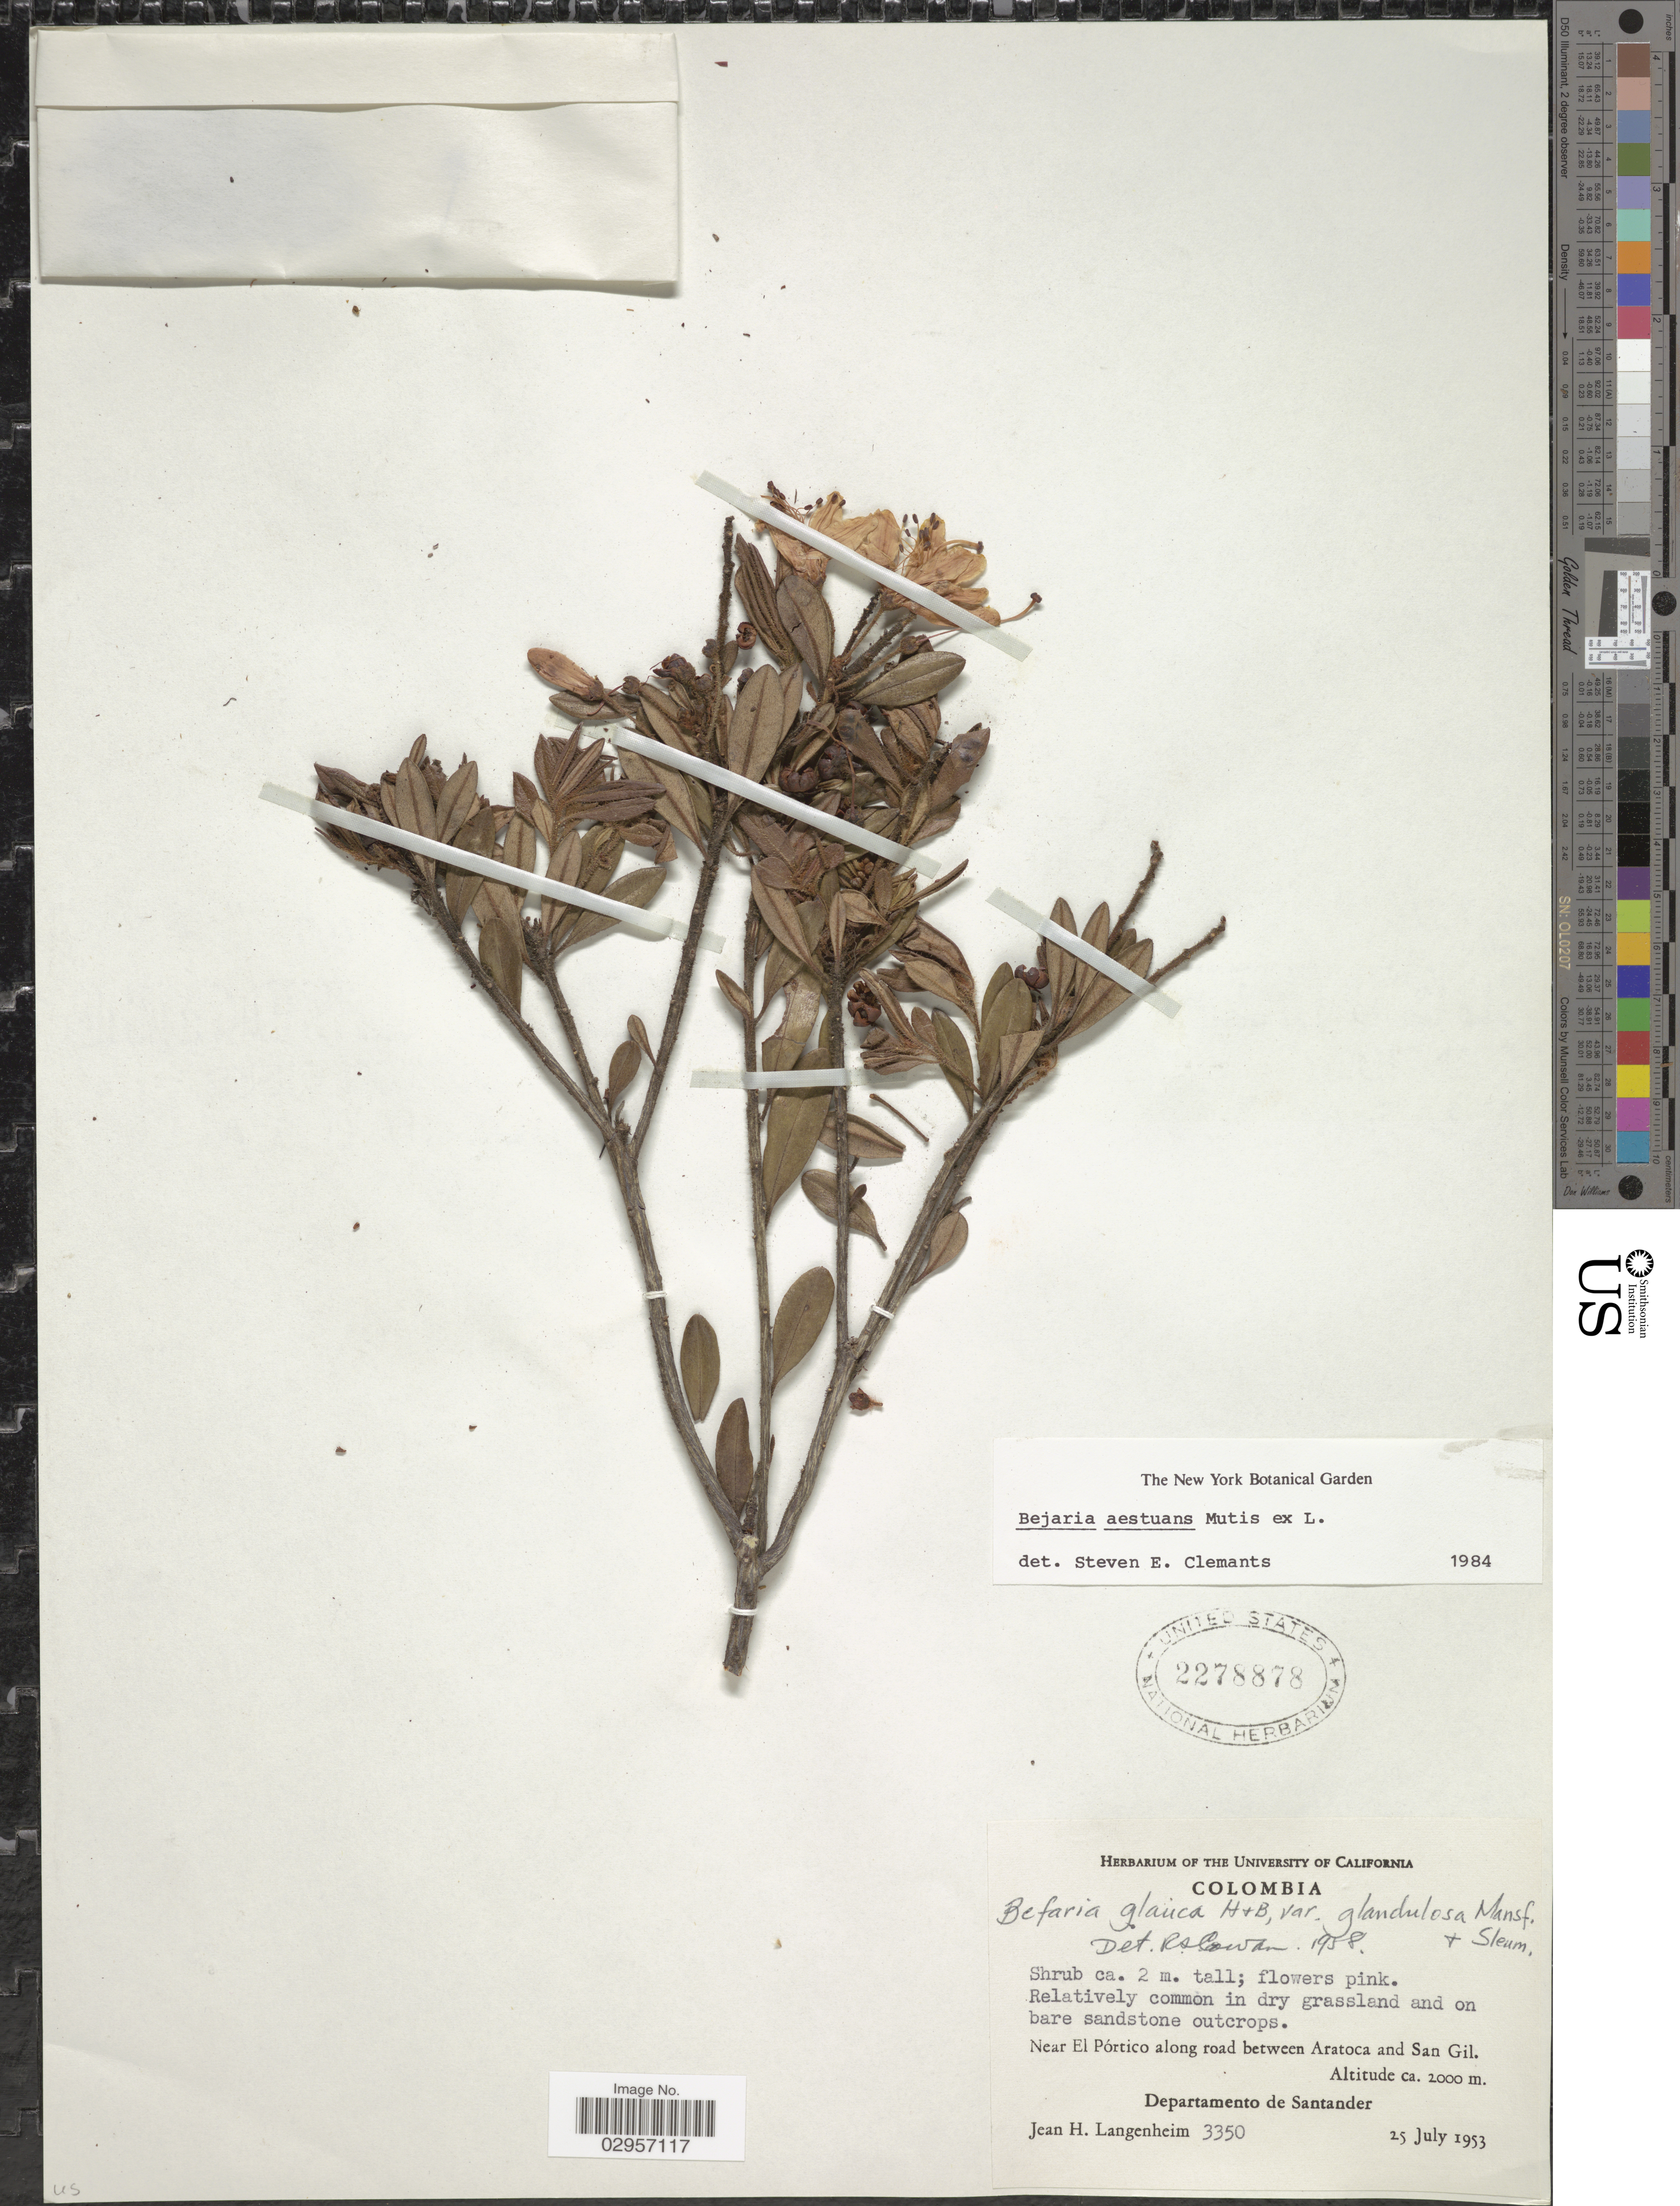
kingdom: Plantae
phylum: Tracheophyta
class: Magnoliopsida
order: Ericales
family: Ericaceae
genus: Befaria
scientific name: Befaria aestuans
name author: Mutis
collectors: J. H. Langenheim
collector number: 3350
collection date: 1953-07-25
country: Colombia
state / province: Santander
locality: Near El Pótrico along road between Aratoca and San Gil. Departamento de Santander.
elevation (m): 2000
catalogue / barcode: US 2278878